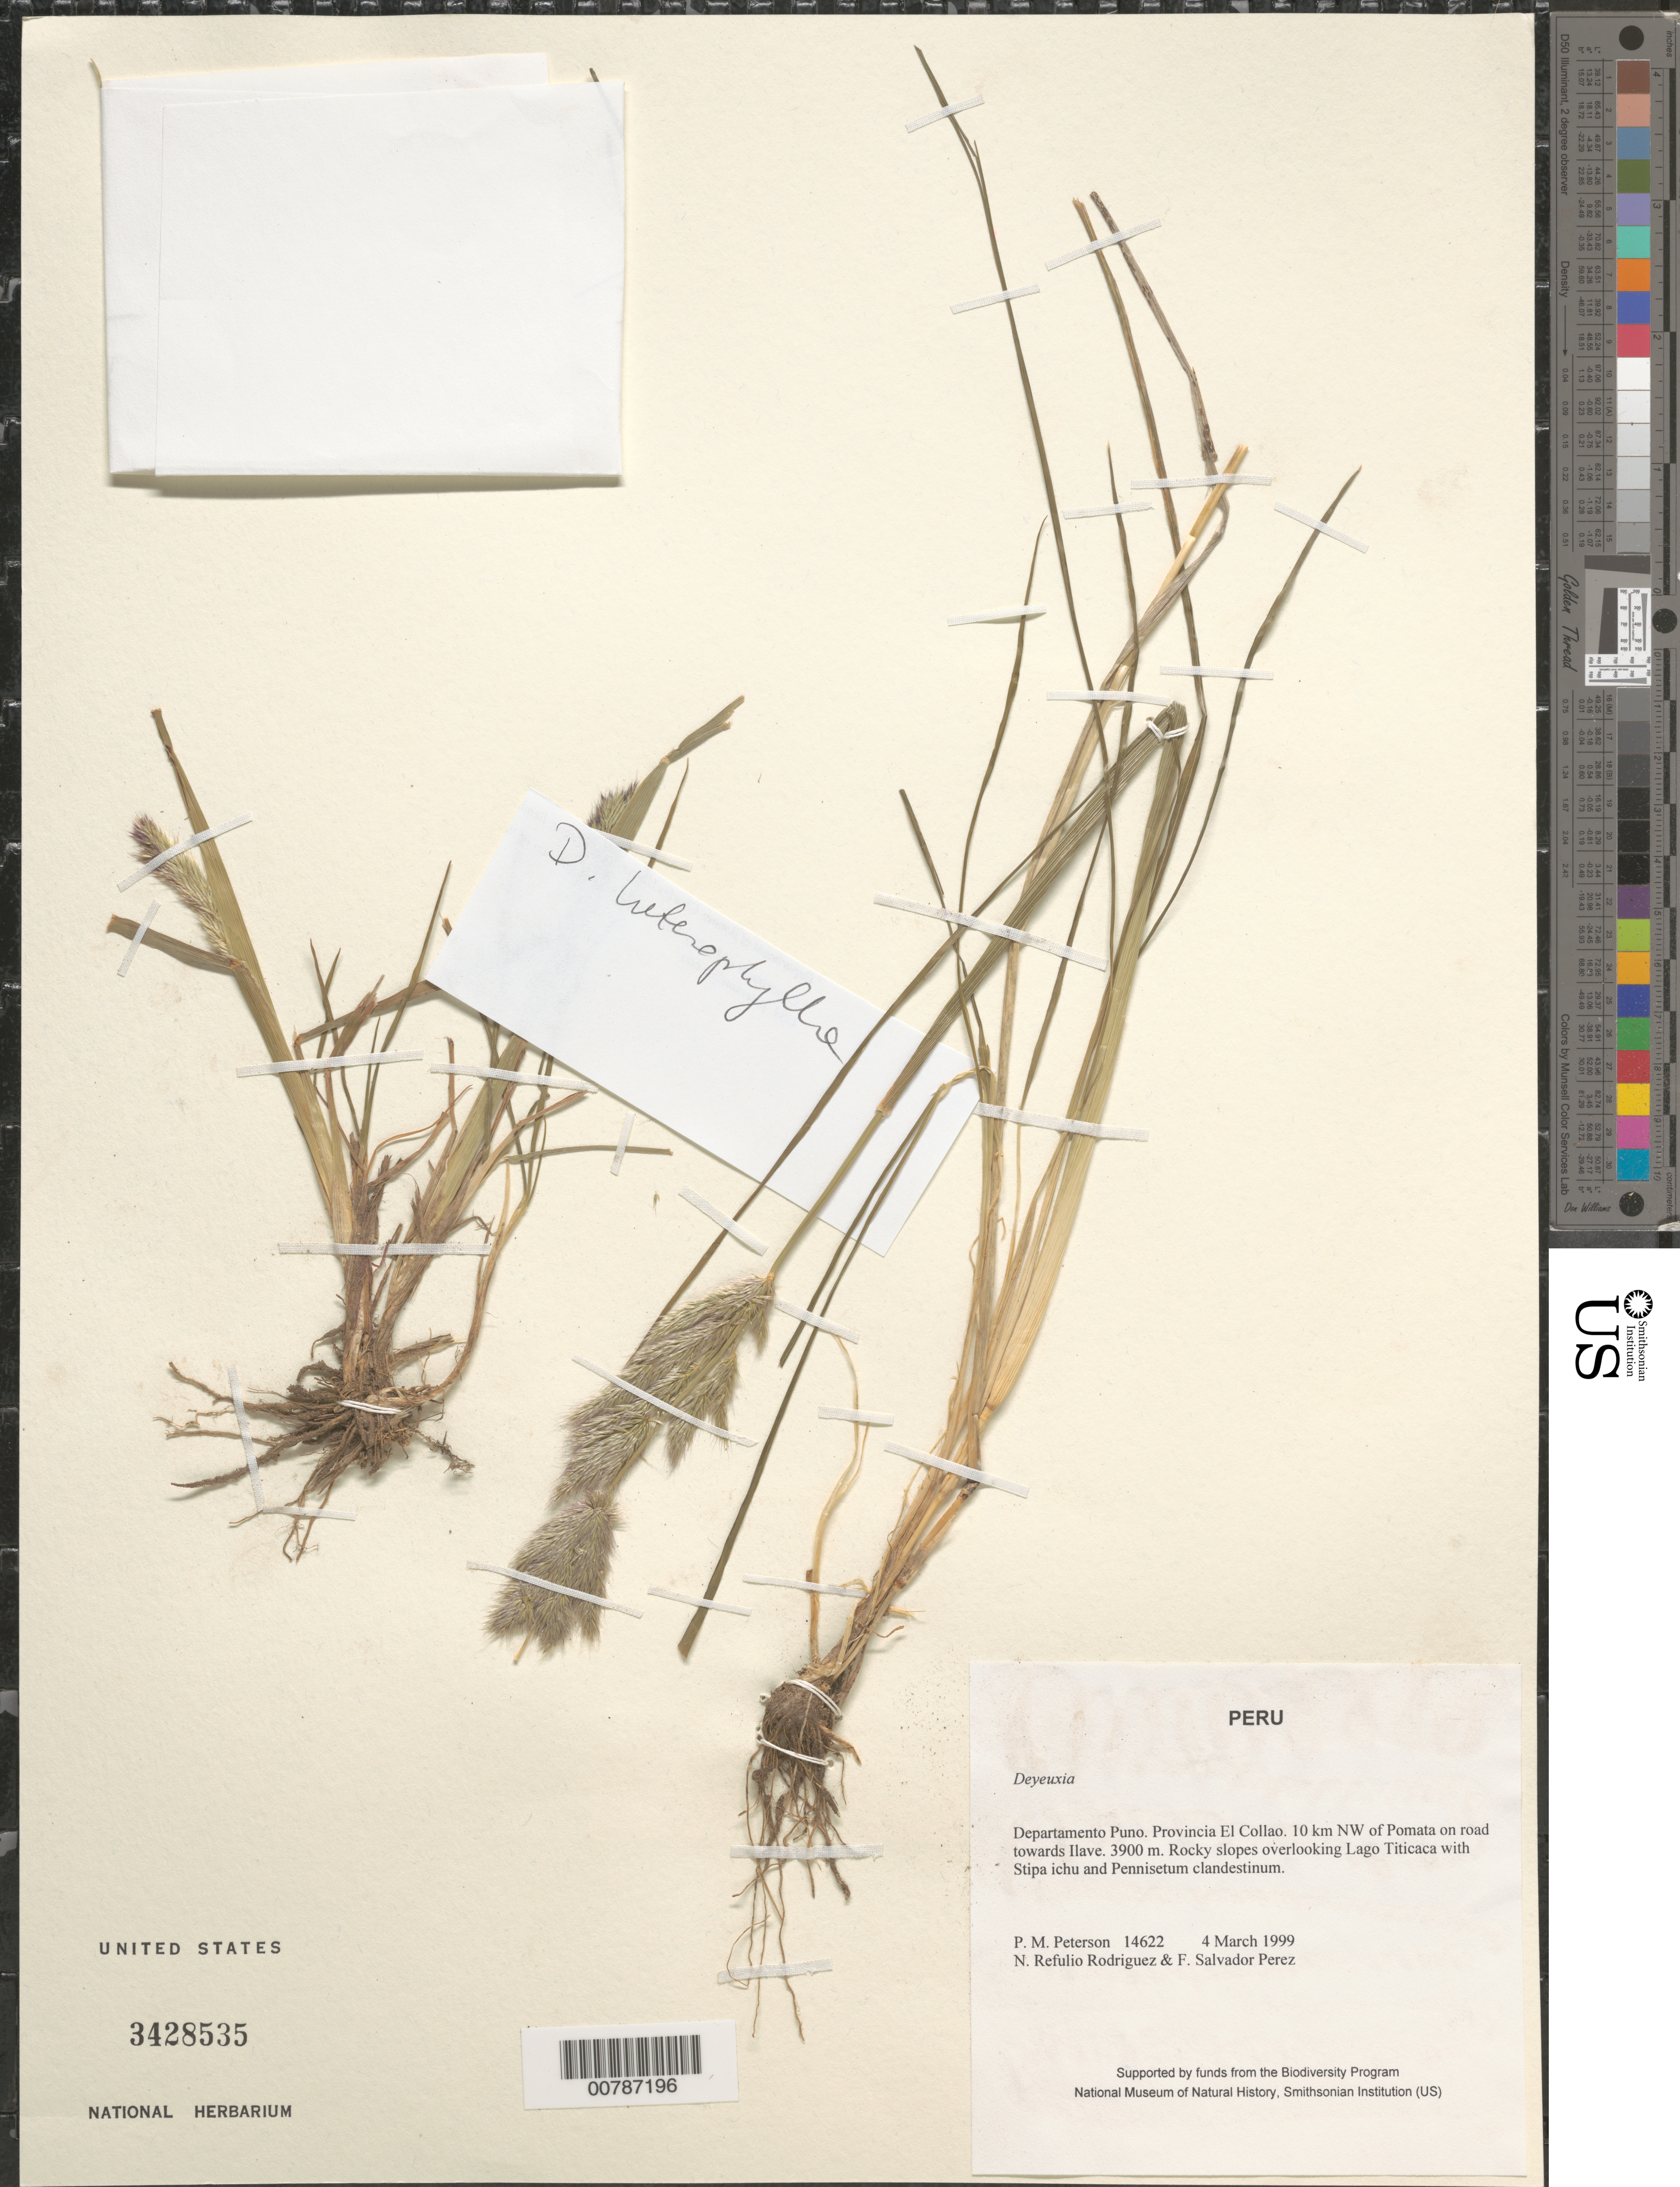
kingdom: Plantae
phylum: Tracheophyta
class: Liliopsida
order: Poales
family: Poaceae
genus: Calamagrostis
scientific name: Calamagrostis sp.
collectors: P. M. Peterson, N. Refulio-Rodríguez & F. Salvador Perez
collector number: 14622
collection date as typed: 04 Mar 1999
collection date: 1999-03-04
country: Peru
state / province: Puno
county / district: El Collao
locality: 10 km NW of Pomata on road towards Ilave.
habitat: Rocky slopes overlooking Lago Titicaca with Stipa ichu and Pennisetum clandestinum.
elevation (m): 3900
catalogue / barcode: US 3428535